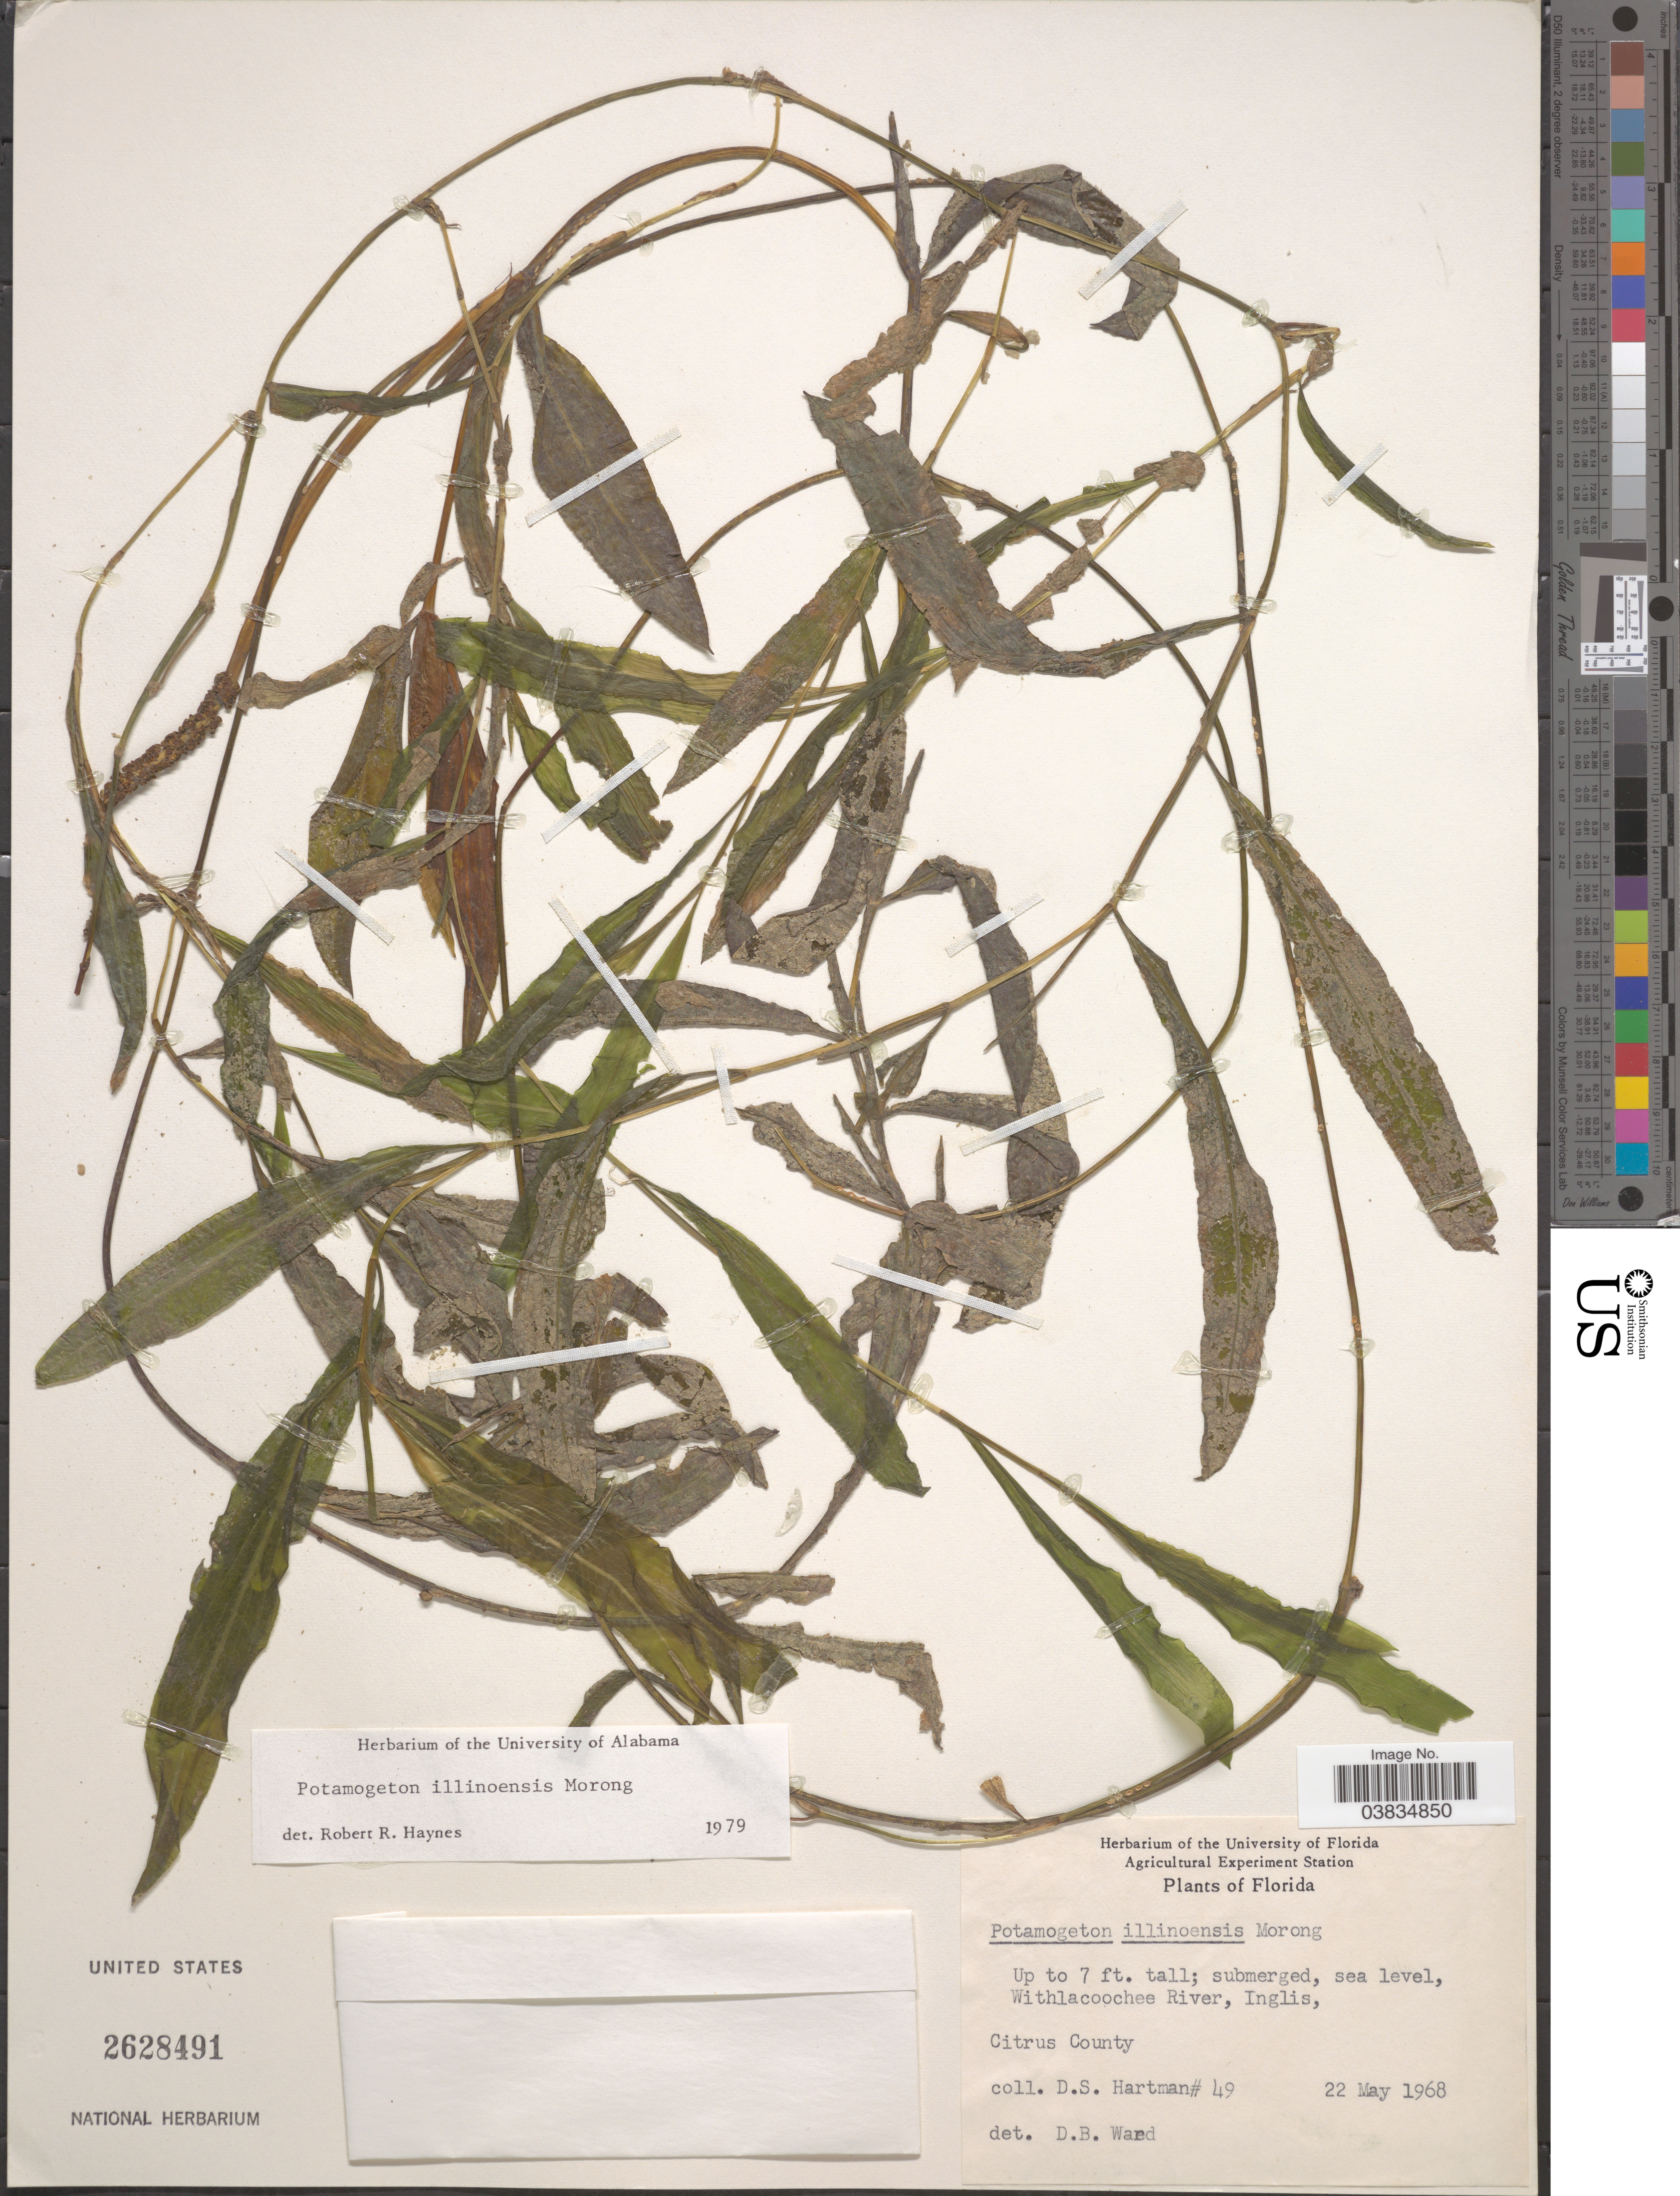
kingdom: Plantae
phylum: Tracheophyta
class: Liliopsida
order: Alismatales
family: Potamogetonaceae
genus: Potamogeton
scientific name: Potamogeton illinoensis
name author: Morong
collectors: D. Hartman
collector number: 49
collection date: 1968-05-22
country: United States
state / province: Florida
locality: Withlacoochee River, Inglis, Citrus County.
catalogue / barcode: US 2628491